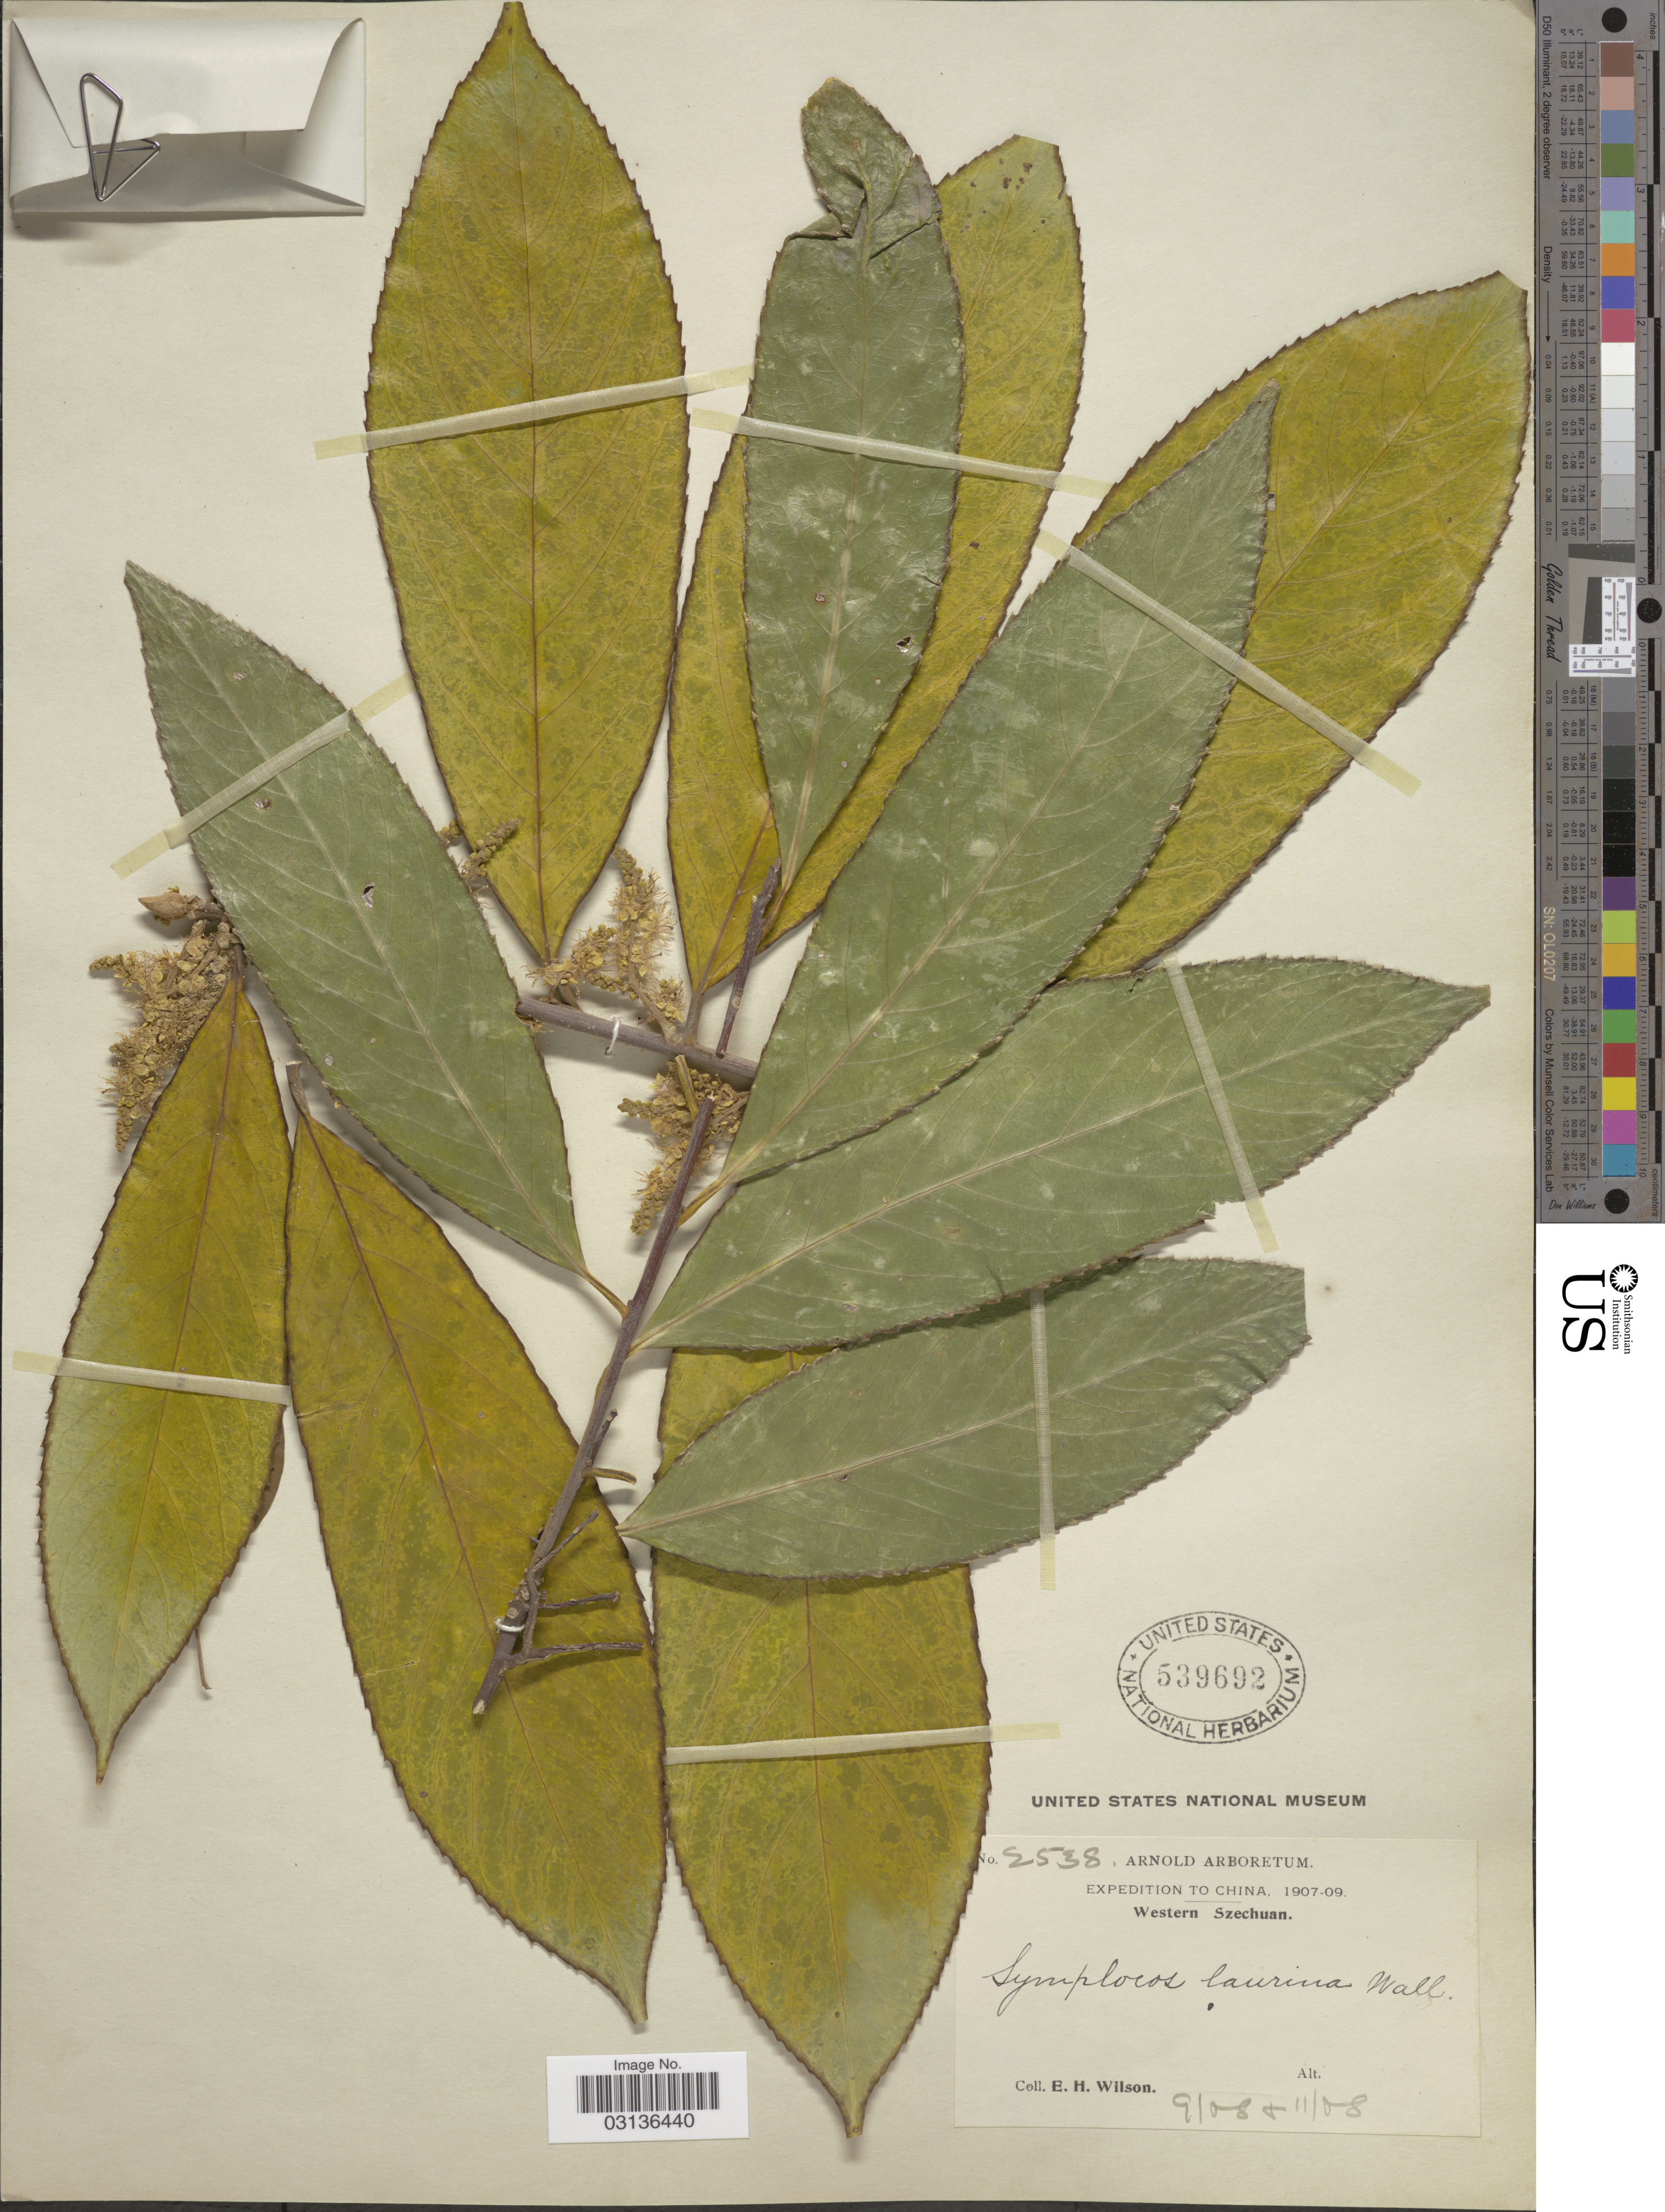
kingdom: Plantae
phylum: Tracheophyta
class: Magnoliopsida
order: Ericales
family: Symplocaceae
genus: Symplocos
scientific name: Symplocos cochinchinensis subsp. laurina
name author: (Retz.) Noot.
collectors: E. Wilson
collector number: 2538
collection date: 1908-09/1908-11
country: China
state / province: Sichuan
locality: Western Szechuan.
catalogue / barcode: US 539692